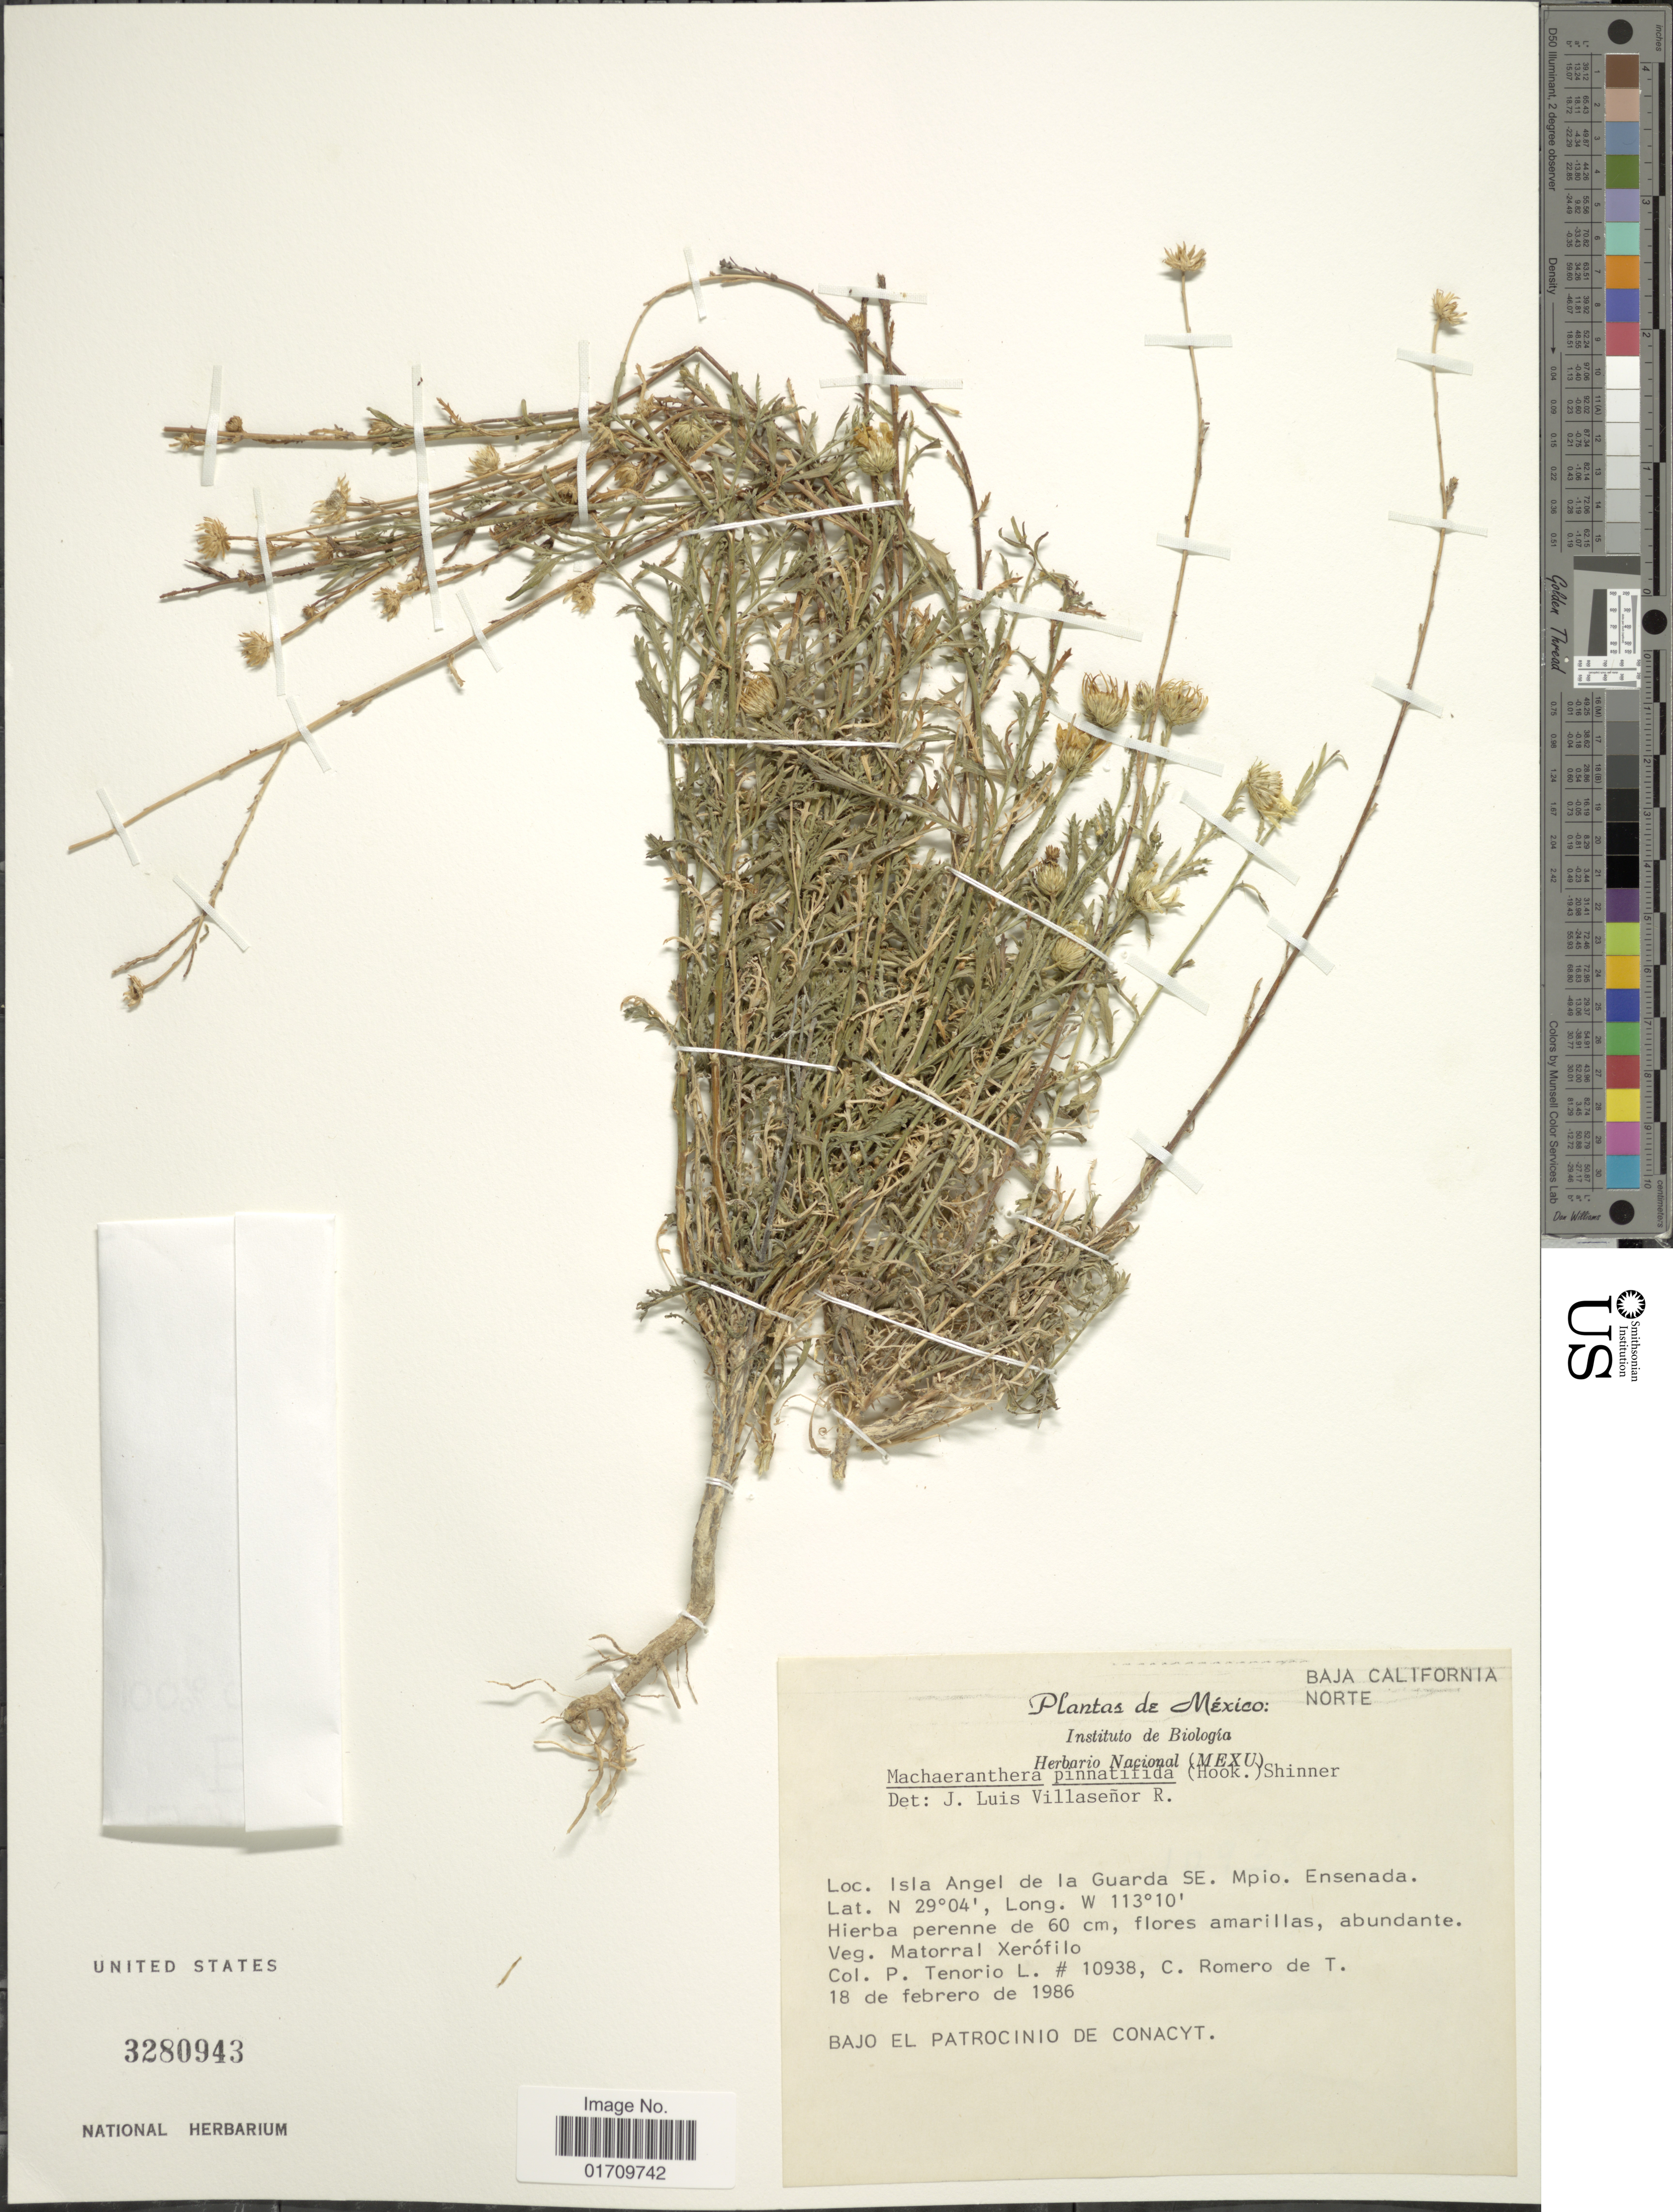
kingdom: Plantae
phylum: Tracheophyta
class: Magnoliopsida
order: Asterales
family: Asteraceae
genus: Machaeranthera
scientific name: Machaeranthera pinnatifida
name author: (Hook.) Shinners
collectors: P. Tenorio L. & C. Romero de T.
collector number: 10938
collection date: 1986-02-18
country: Mexico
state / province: Baja California Sur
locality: Baja California Norte, Isla Angel de la Guarda SE, Mpio. Ensenada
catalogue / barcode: US 3280943